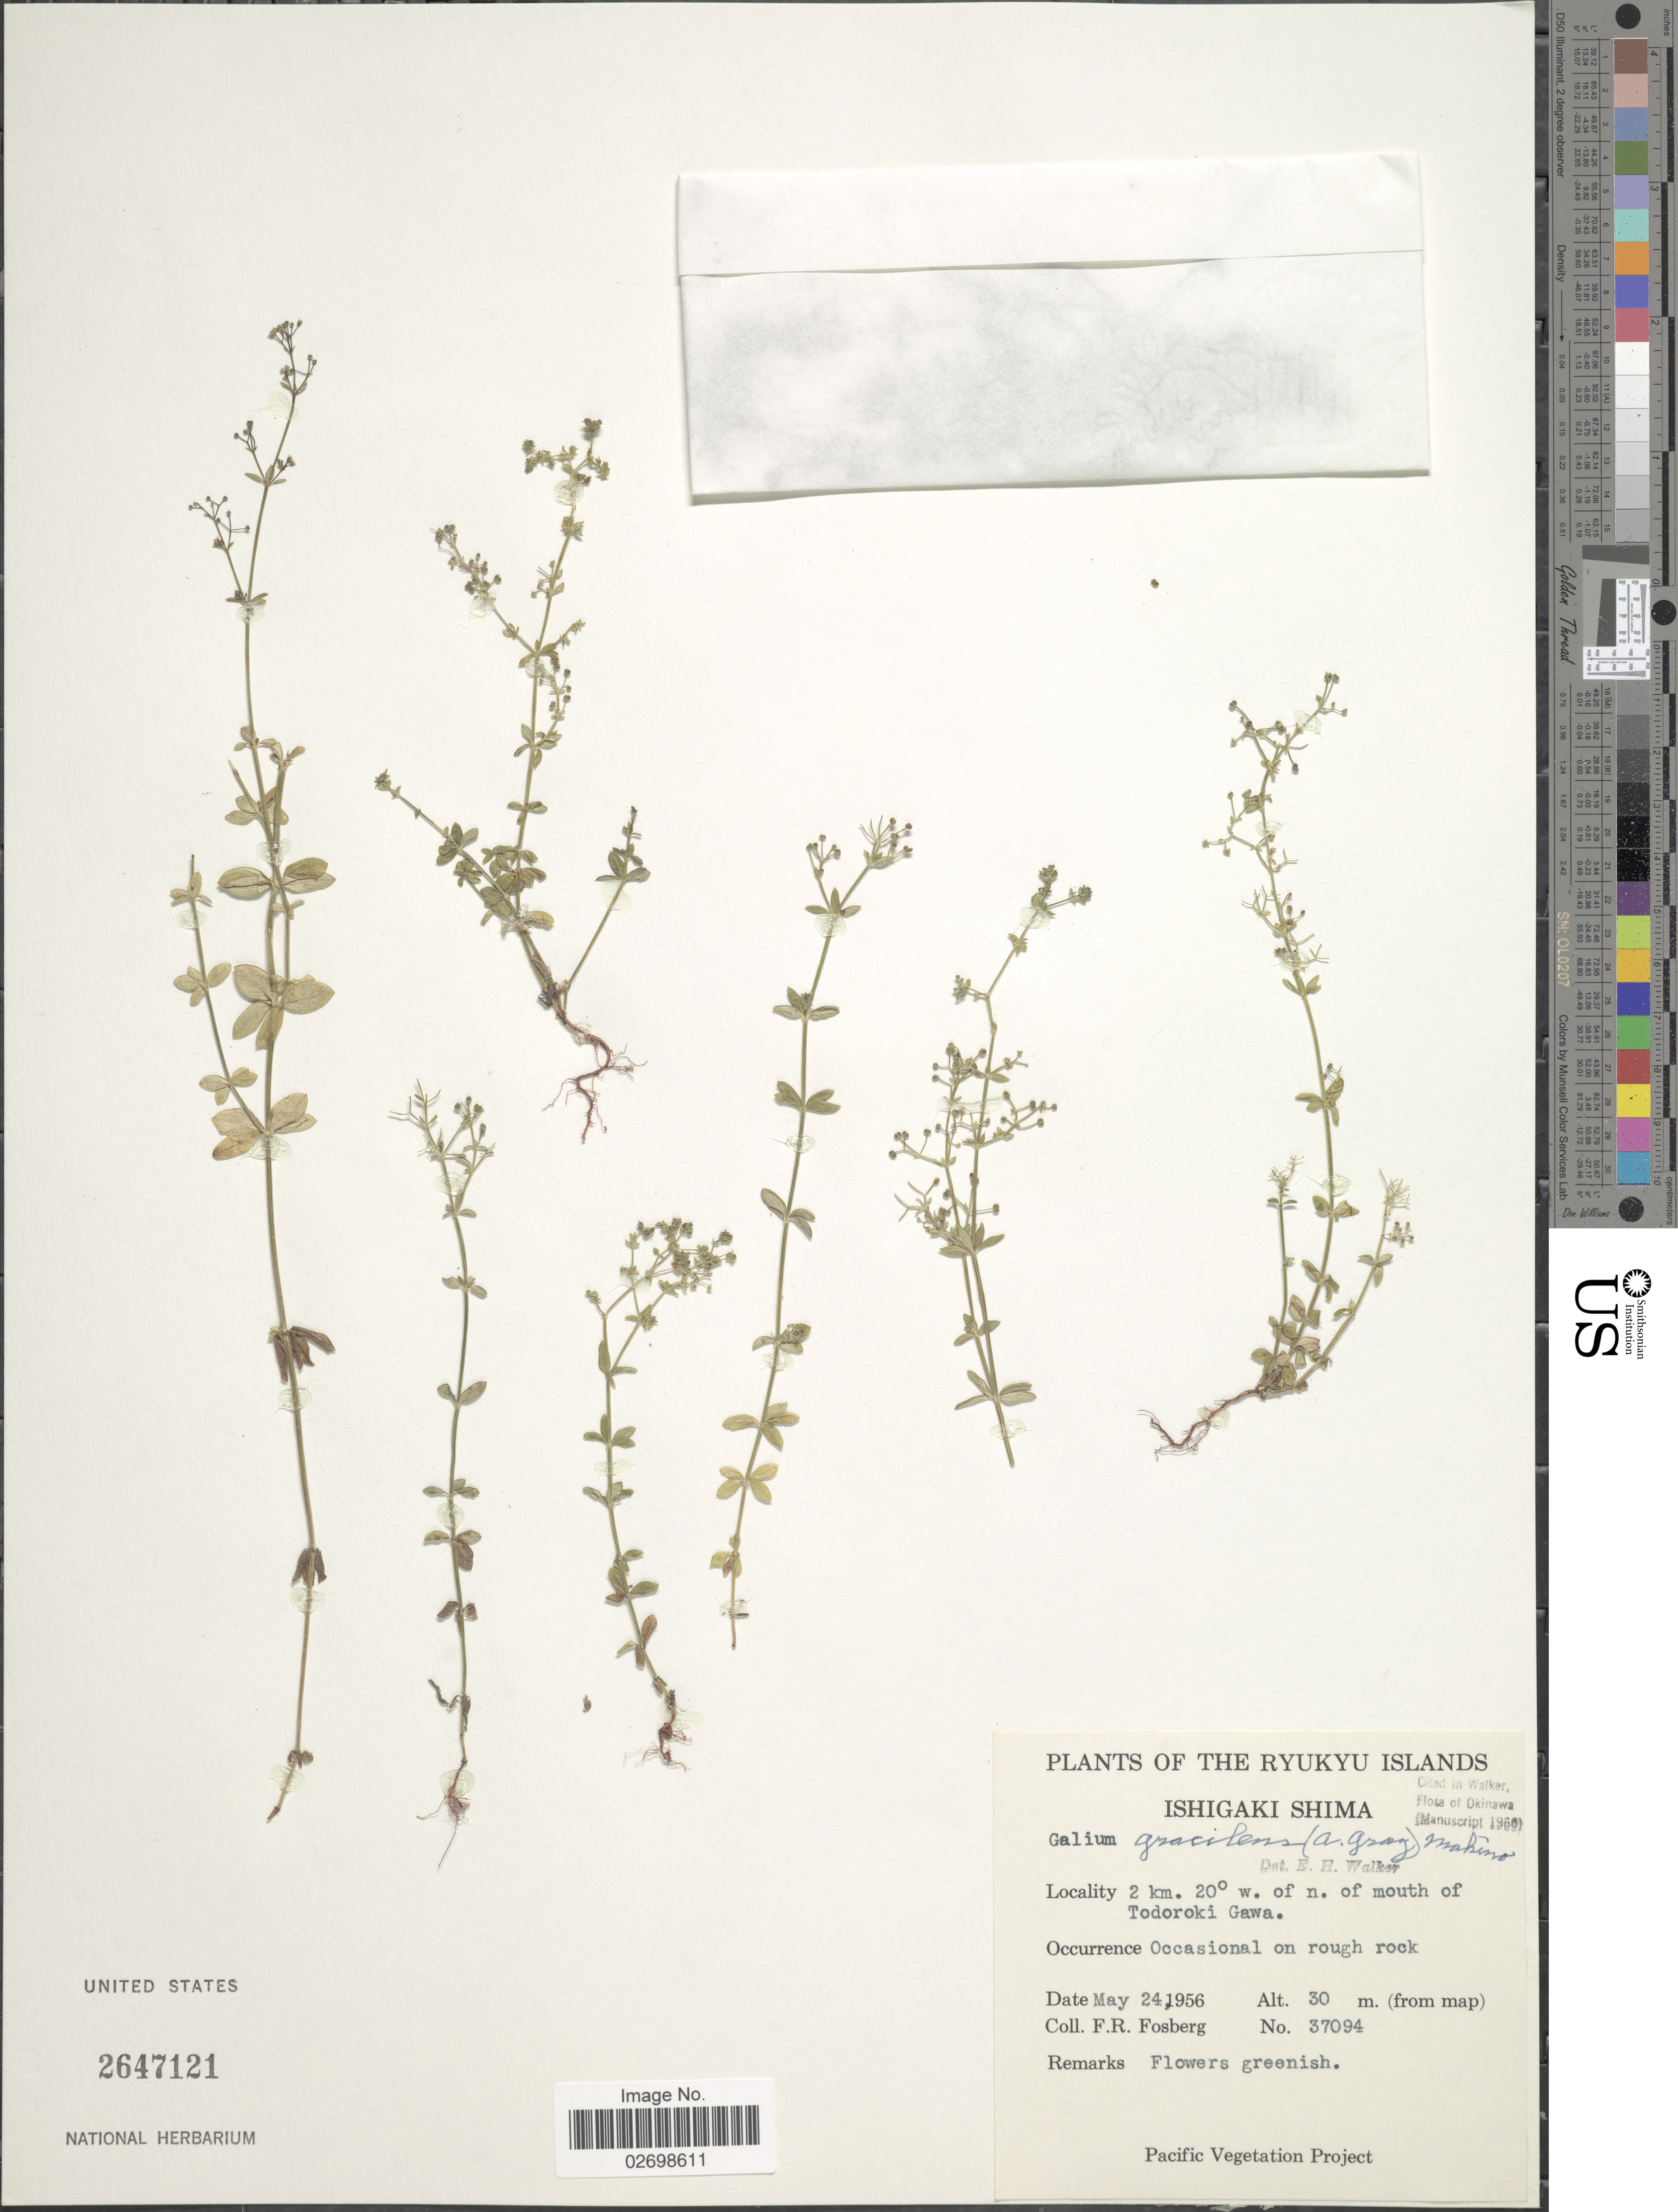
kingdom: Plantae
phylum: Tracheophyta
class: Magnoliopsida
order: Gentianales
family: Rubiaceae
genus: Galium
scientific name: Galium gracilens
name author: (A. Gray) Makino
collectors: F. R. Fosberg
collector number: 37094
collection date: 1956-05-24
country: Japan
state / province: Okinawa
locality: Ryukyu Islands, Ishigaki Shima, 2 km, 20° w. of n. mouth of Todoroki Gawa, on rough rock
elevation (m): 30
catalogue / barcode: US 2647121